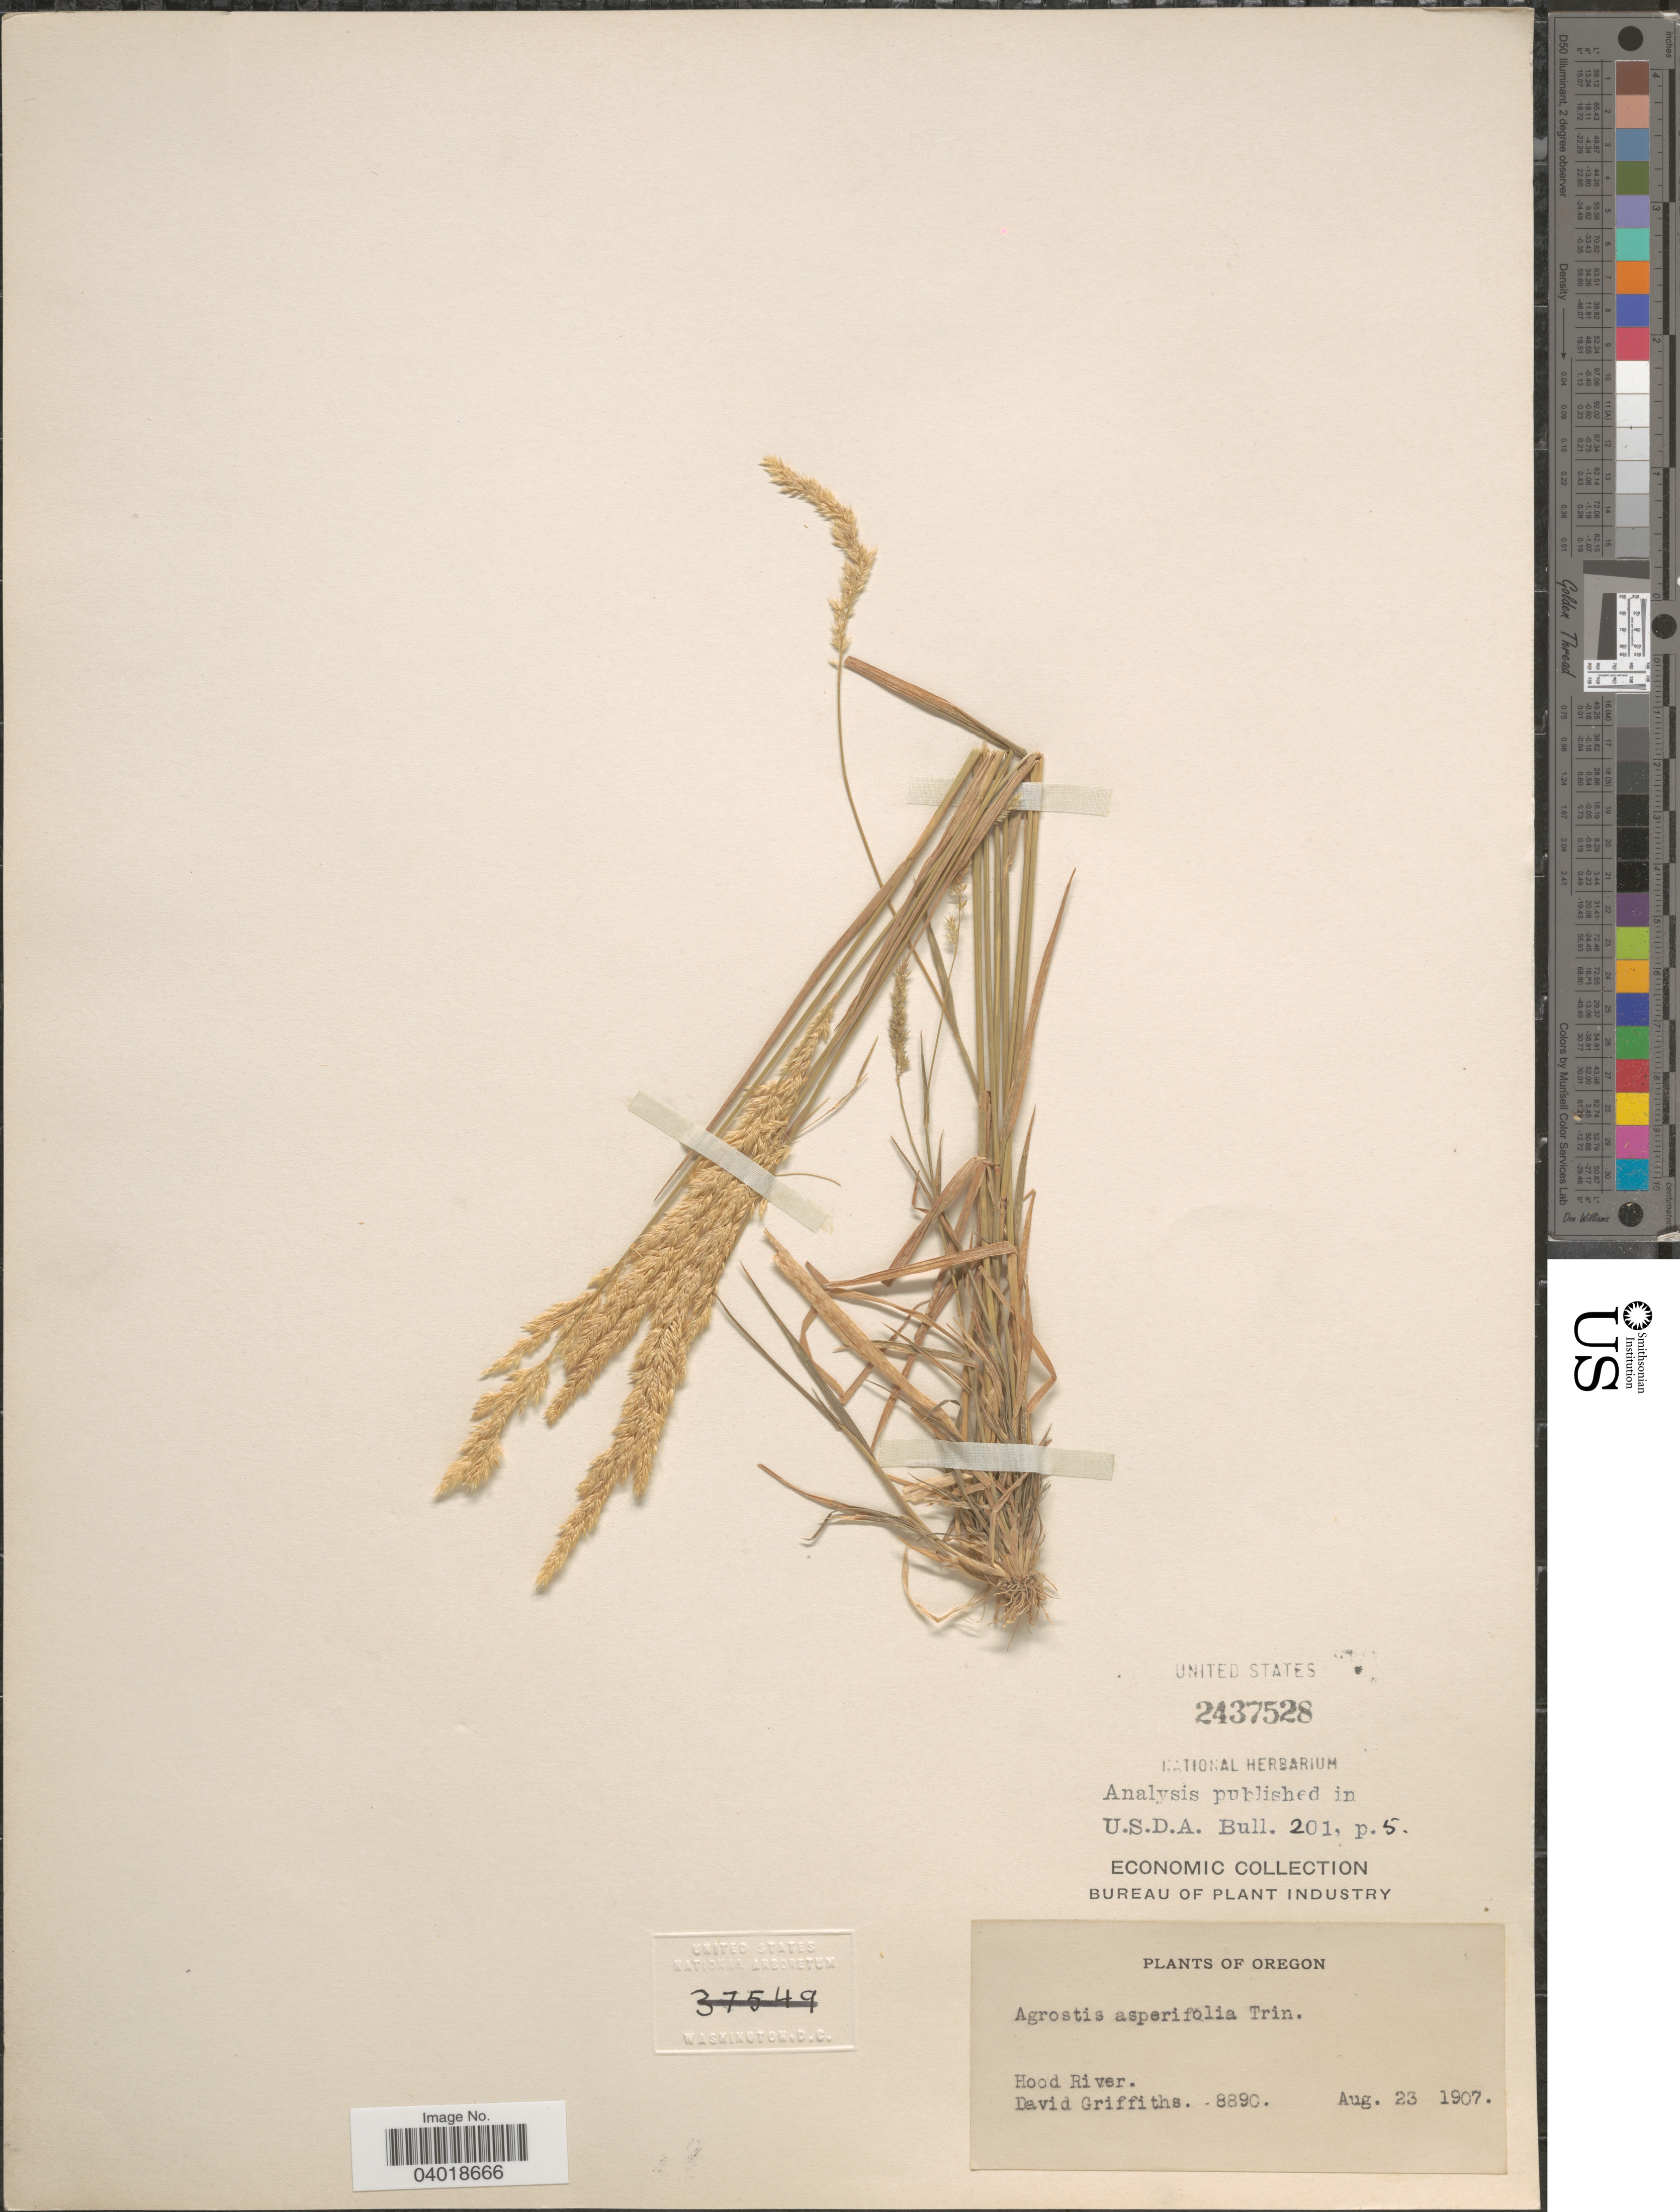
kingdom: Plantae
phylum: Tracheophyta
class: Liliopsida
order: Poales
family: Poaceae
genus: Agrostis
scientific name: Agrostis exarata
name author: Trin.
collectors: D. Griffiths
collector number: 8890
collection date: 1907-08-23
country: United States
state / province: Oregon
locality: Hood River.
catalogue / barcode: US 2437528